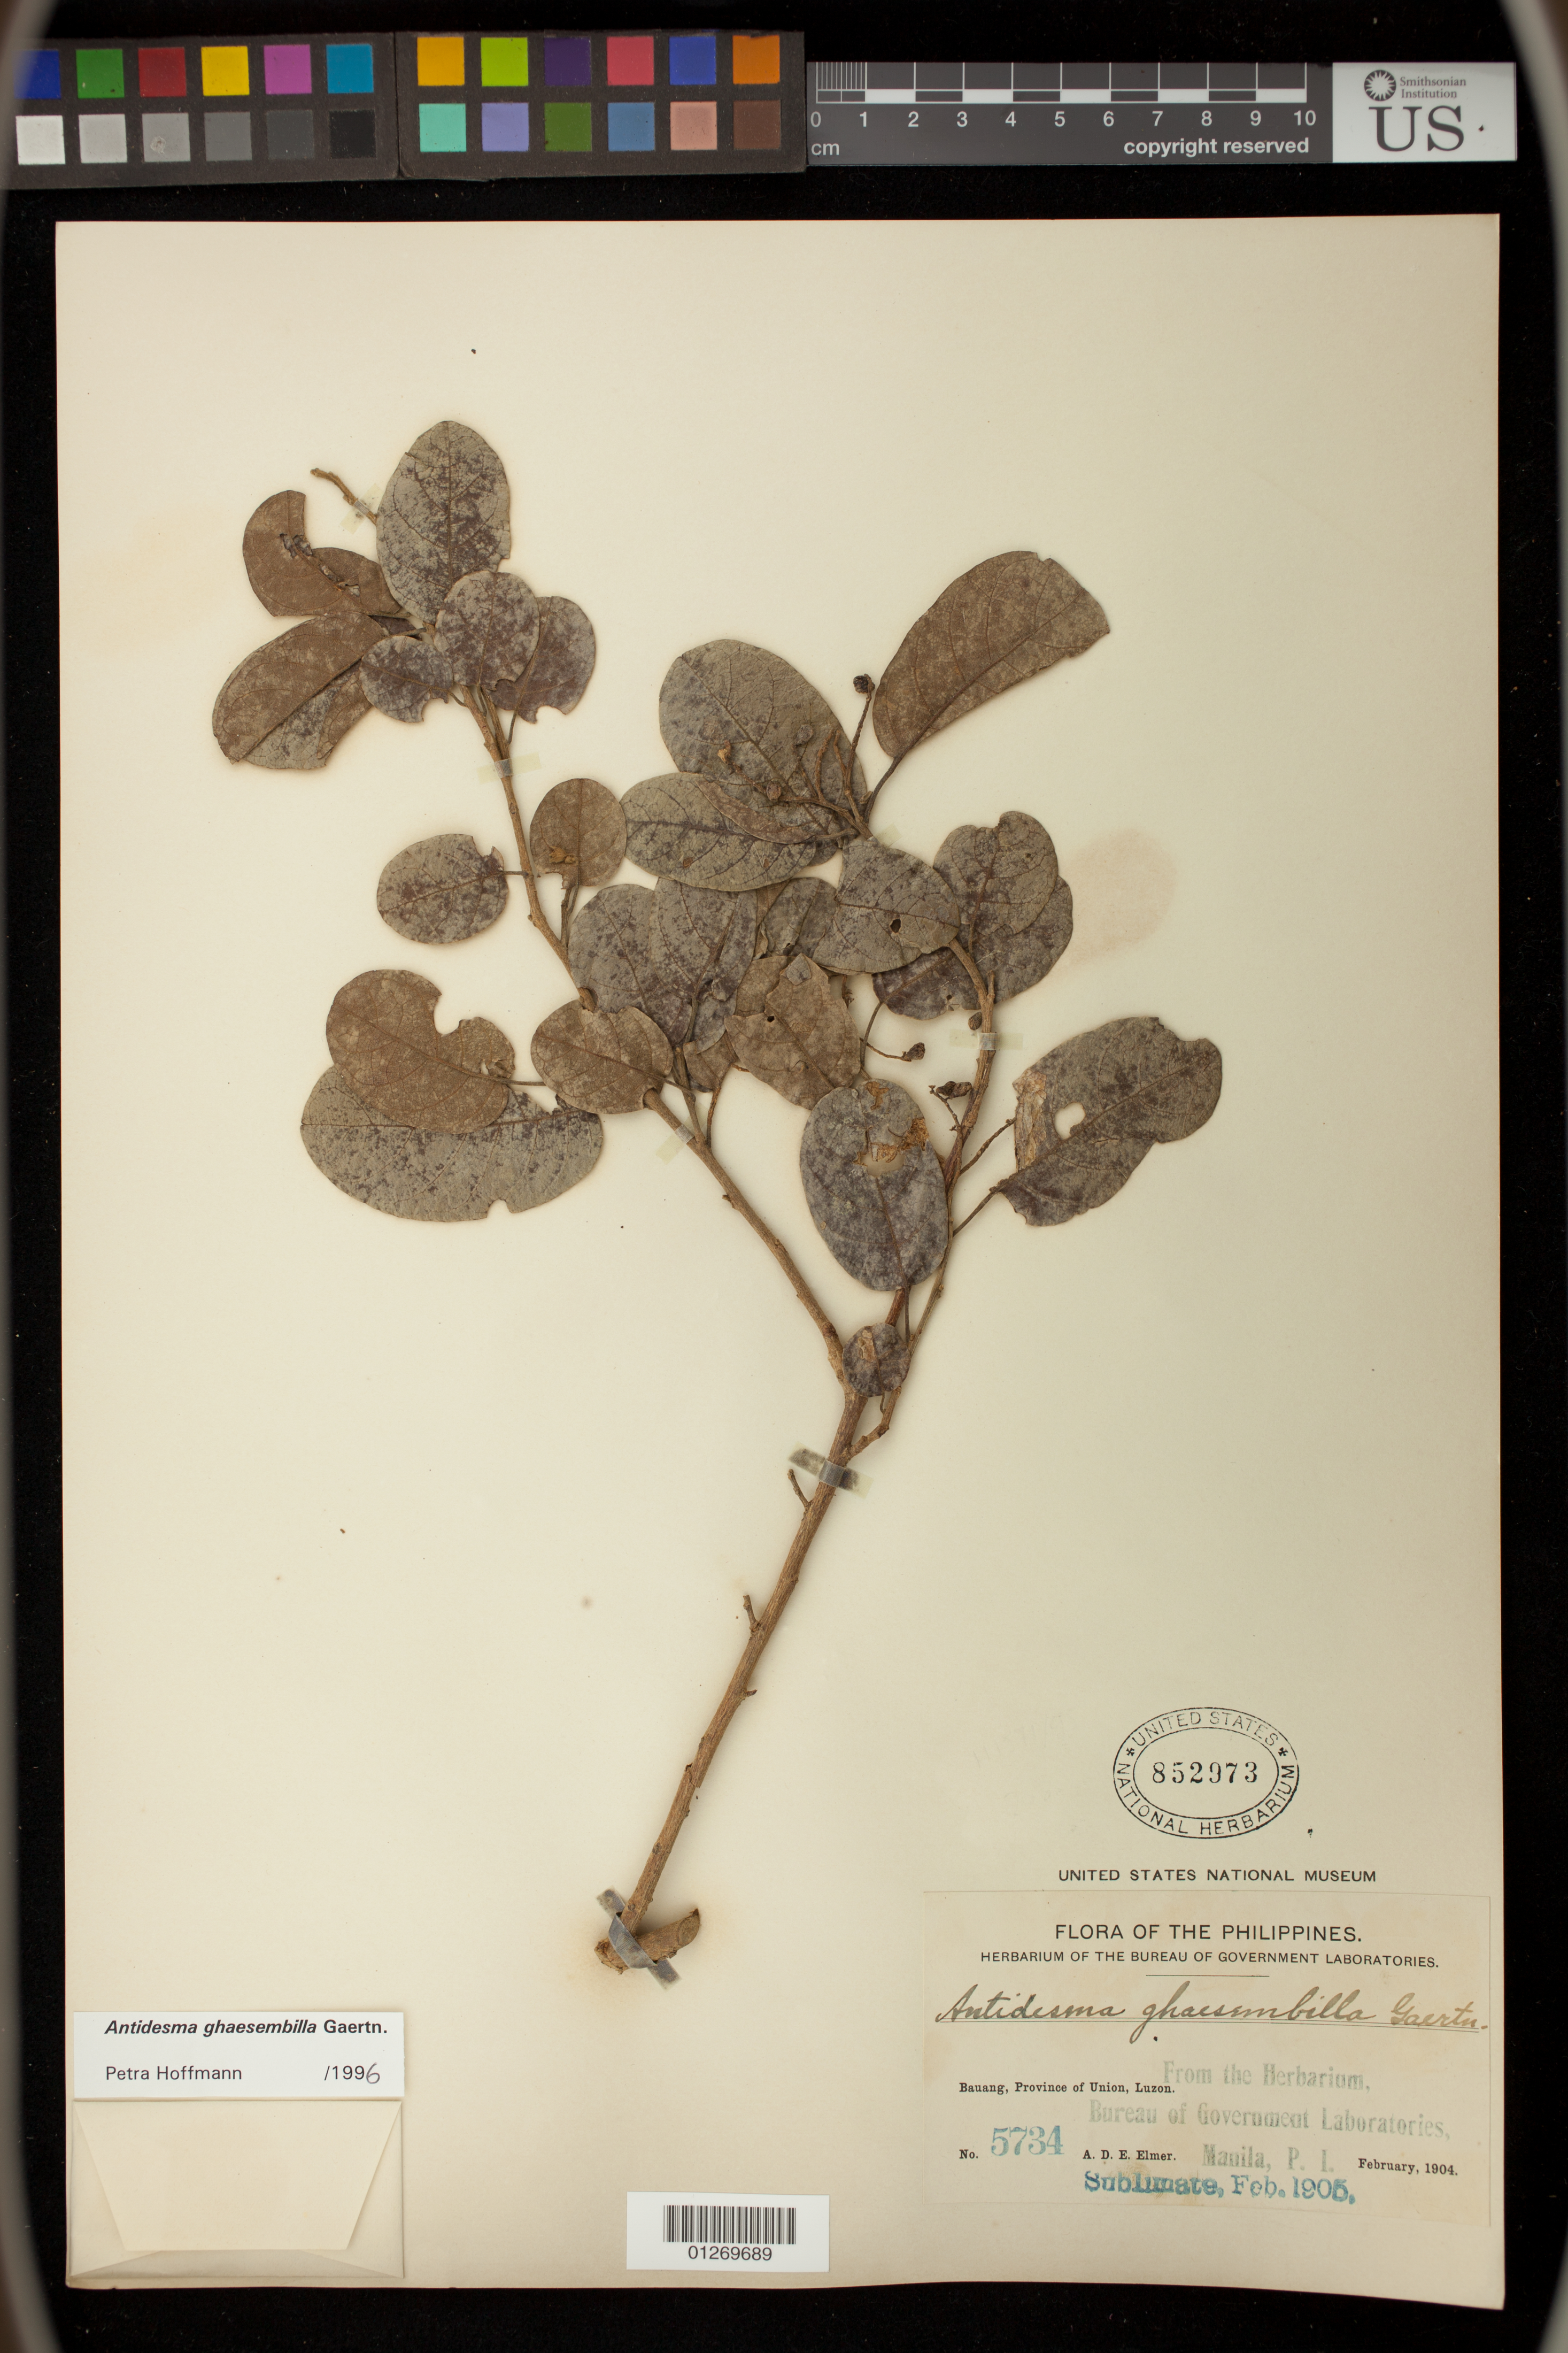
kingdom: Plantae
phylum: Tracheophyta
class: Magnoliopsida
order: Malpighiales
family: Phyllanthaceae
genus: Antidesma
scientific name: Antidesma ghaesembilla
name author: Gaertn.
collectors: A. D. E. Elmer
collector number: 5734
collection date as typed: Feb 1904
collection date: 1904-02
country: Philippines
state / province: Ilocos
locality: Bauang, Province of Union, Luzon.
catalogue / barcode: US 852973